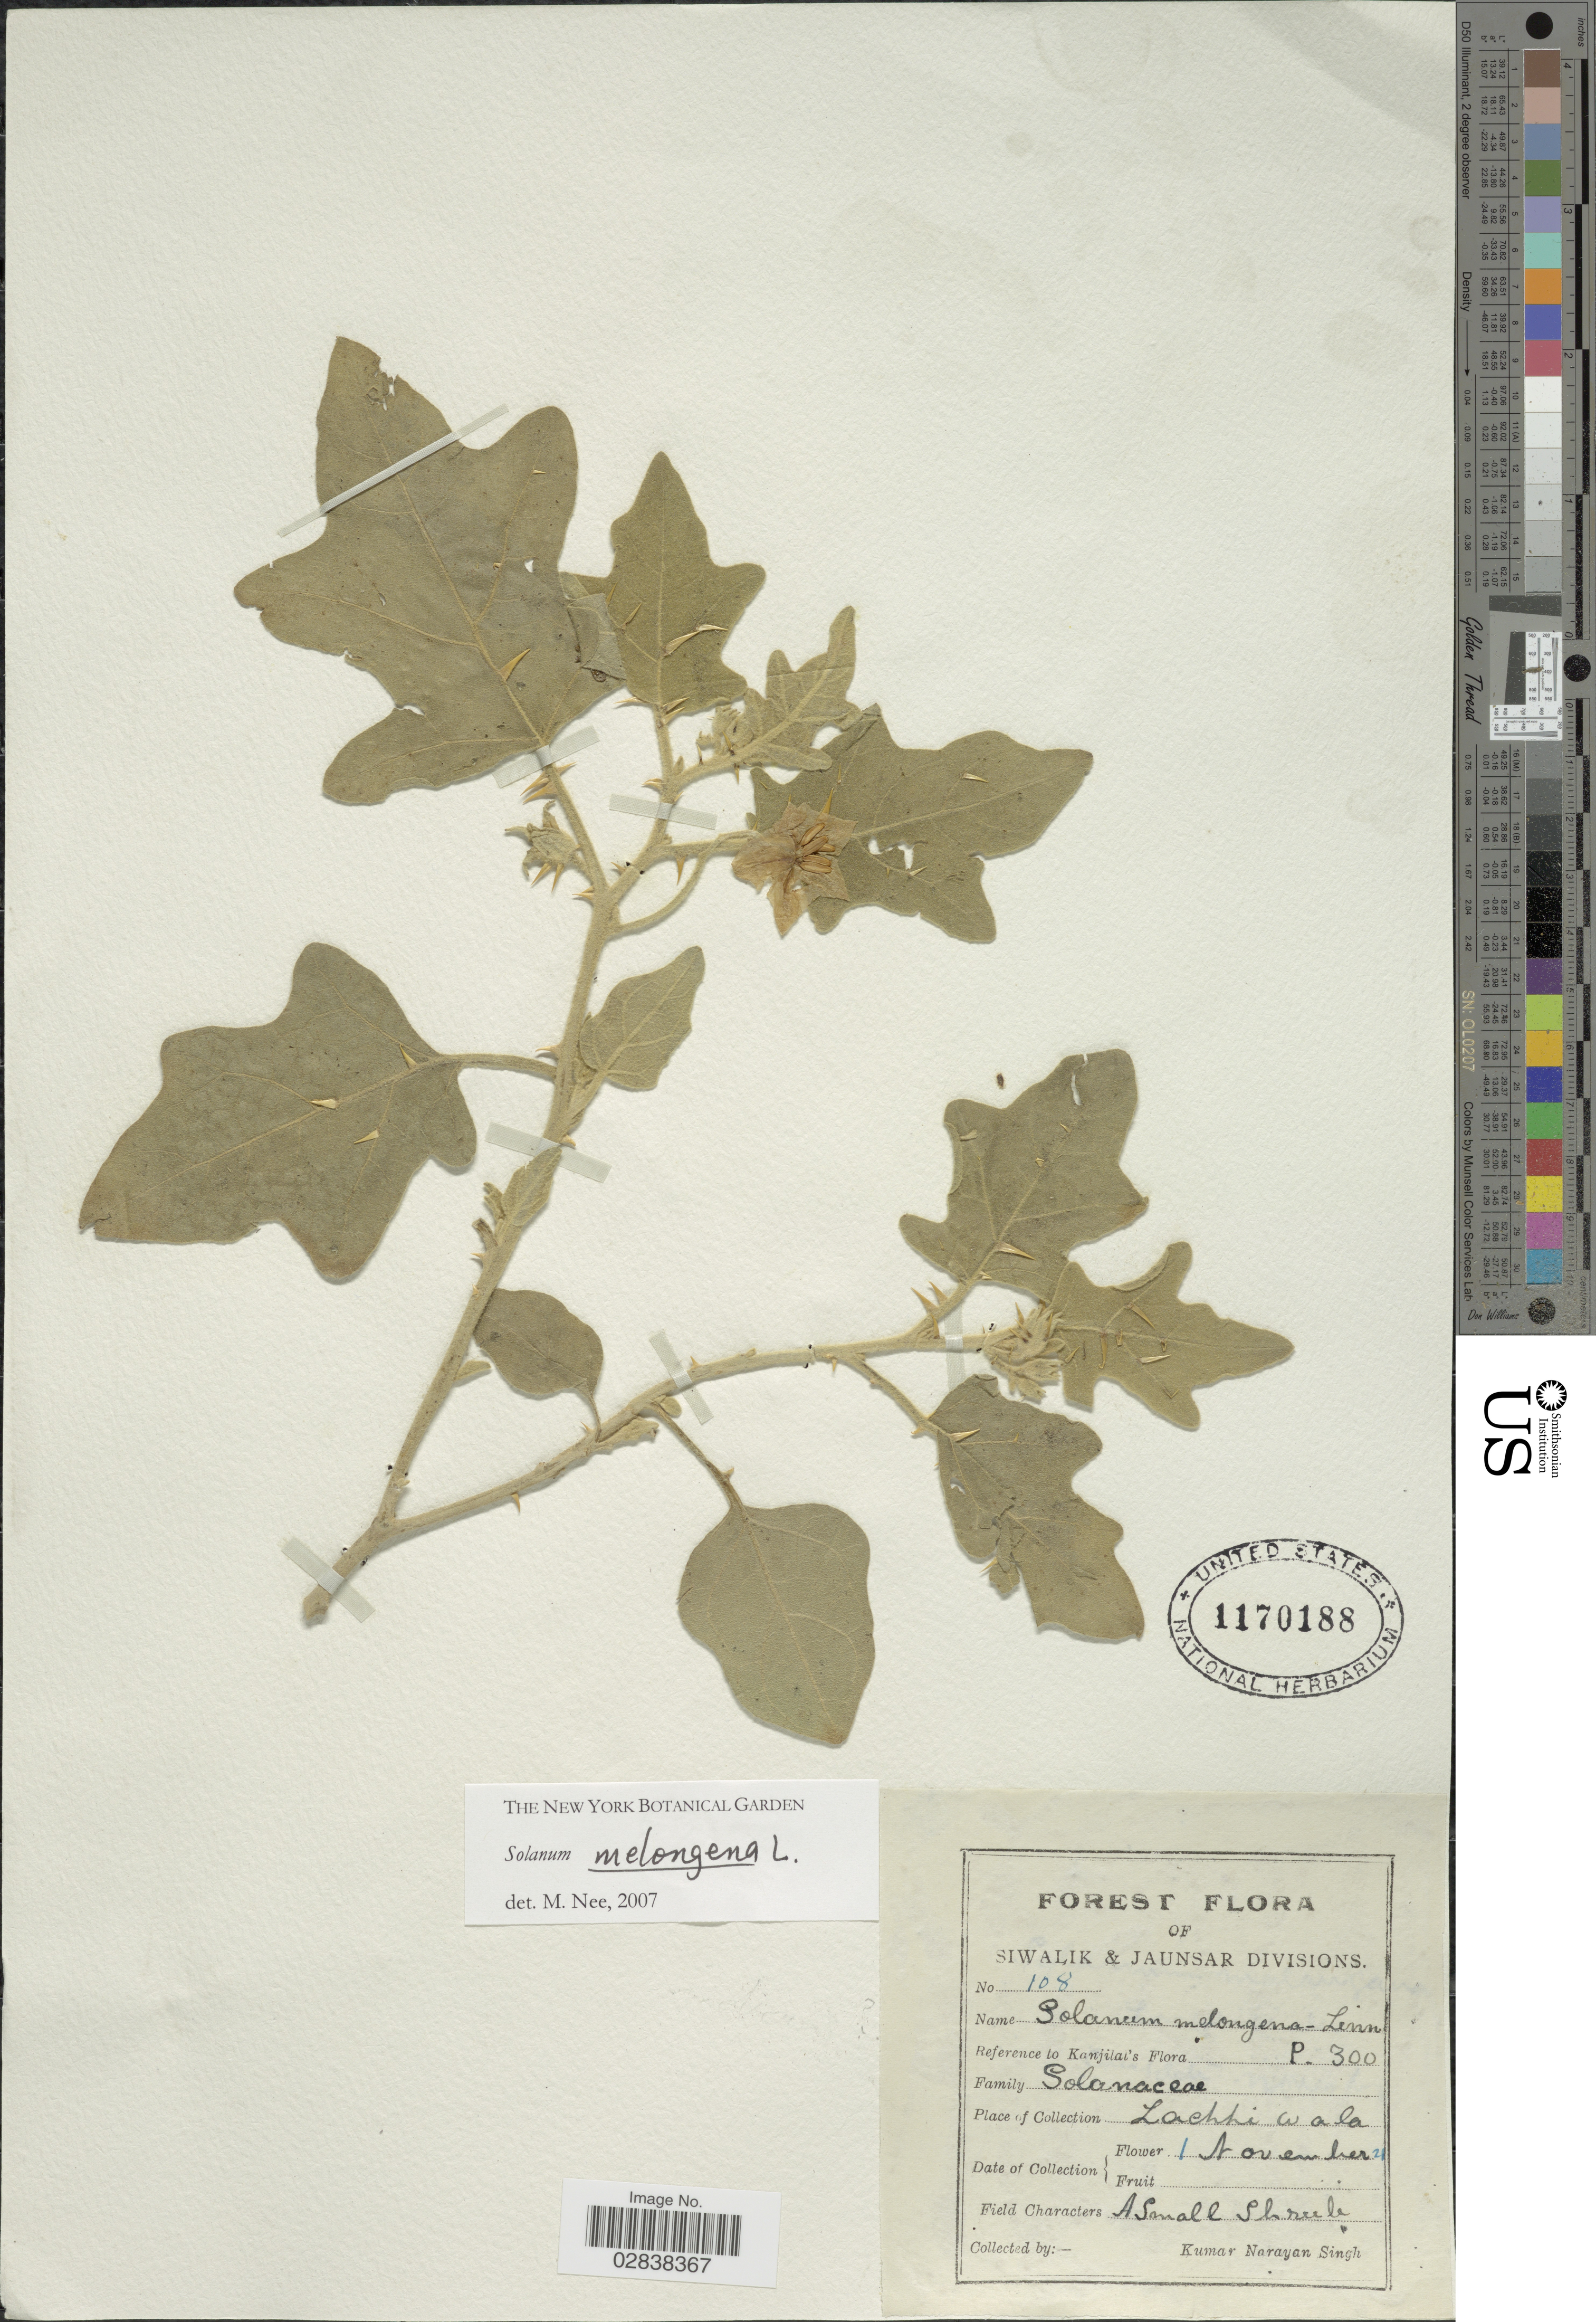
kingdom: Plantae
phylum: Tracheophyta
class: Magnoliopsida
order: Solanales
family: Solanaceae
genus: Solanum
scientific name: Solanum melongena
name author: L.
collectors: K. Singh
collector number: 108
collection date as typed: Transcribed d/m/y: 1/11/21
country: India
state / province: Uttarakhand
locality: Siwalik & Jaunsar Divisions, Lachhi wala.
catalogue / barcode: US 1170188